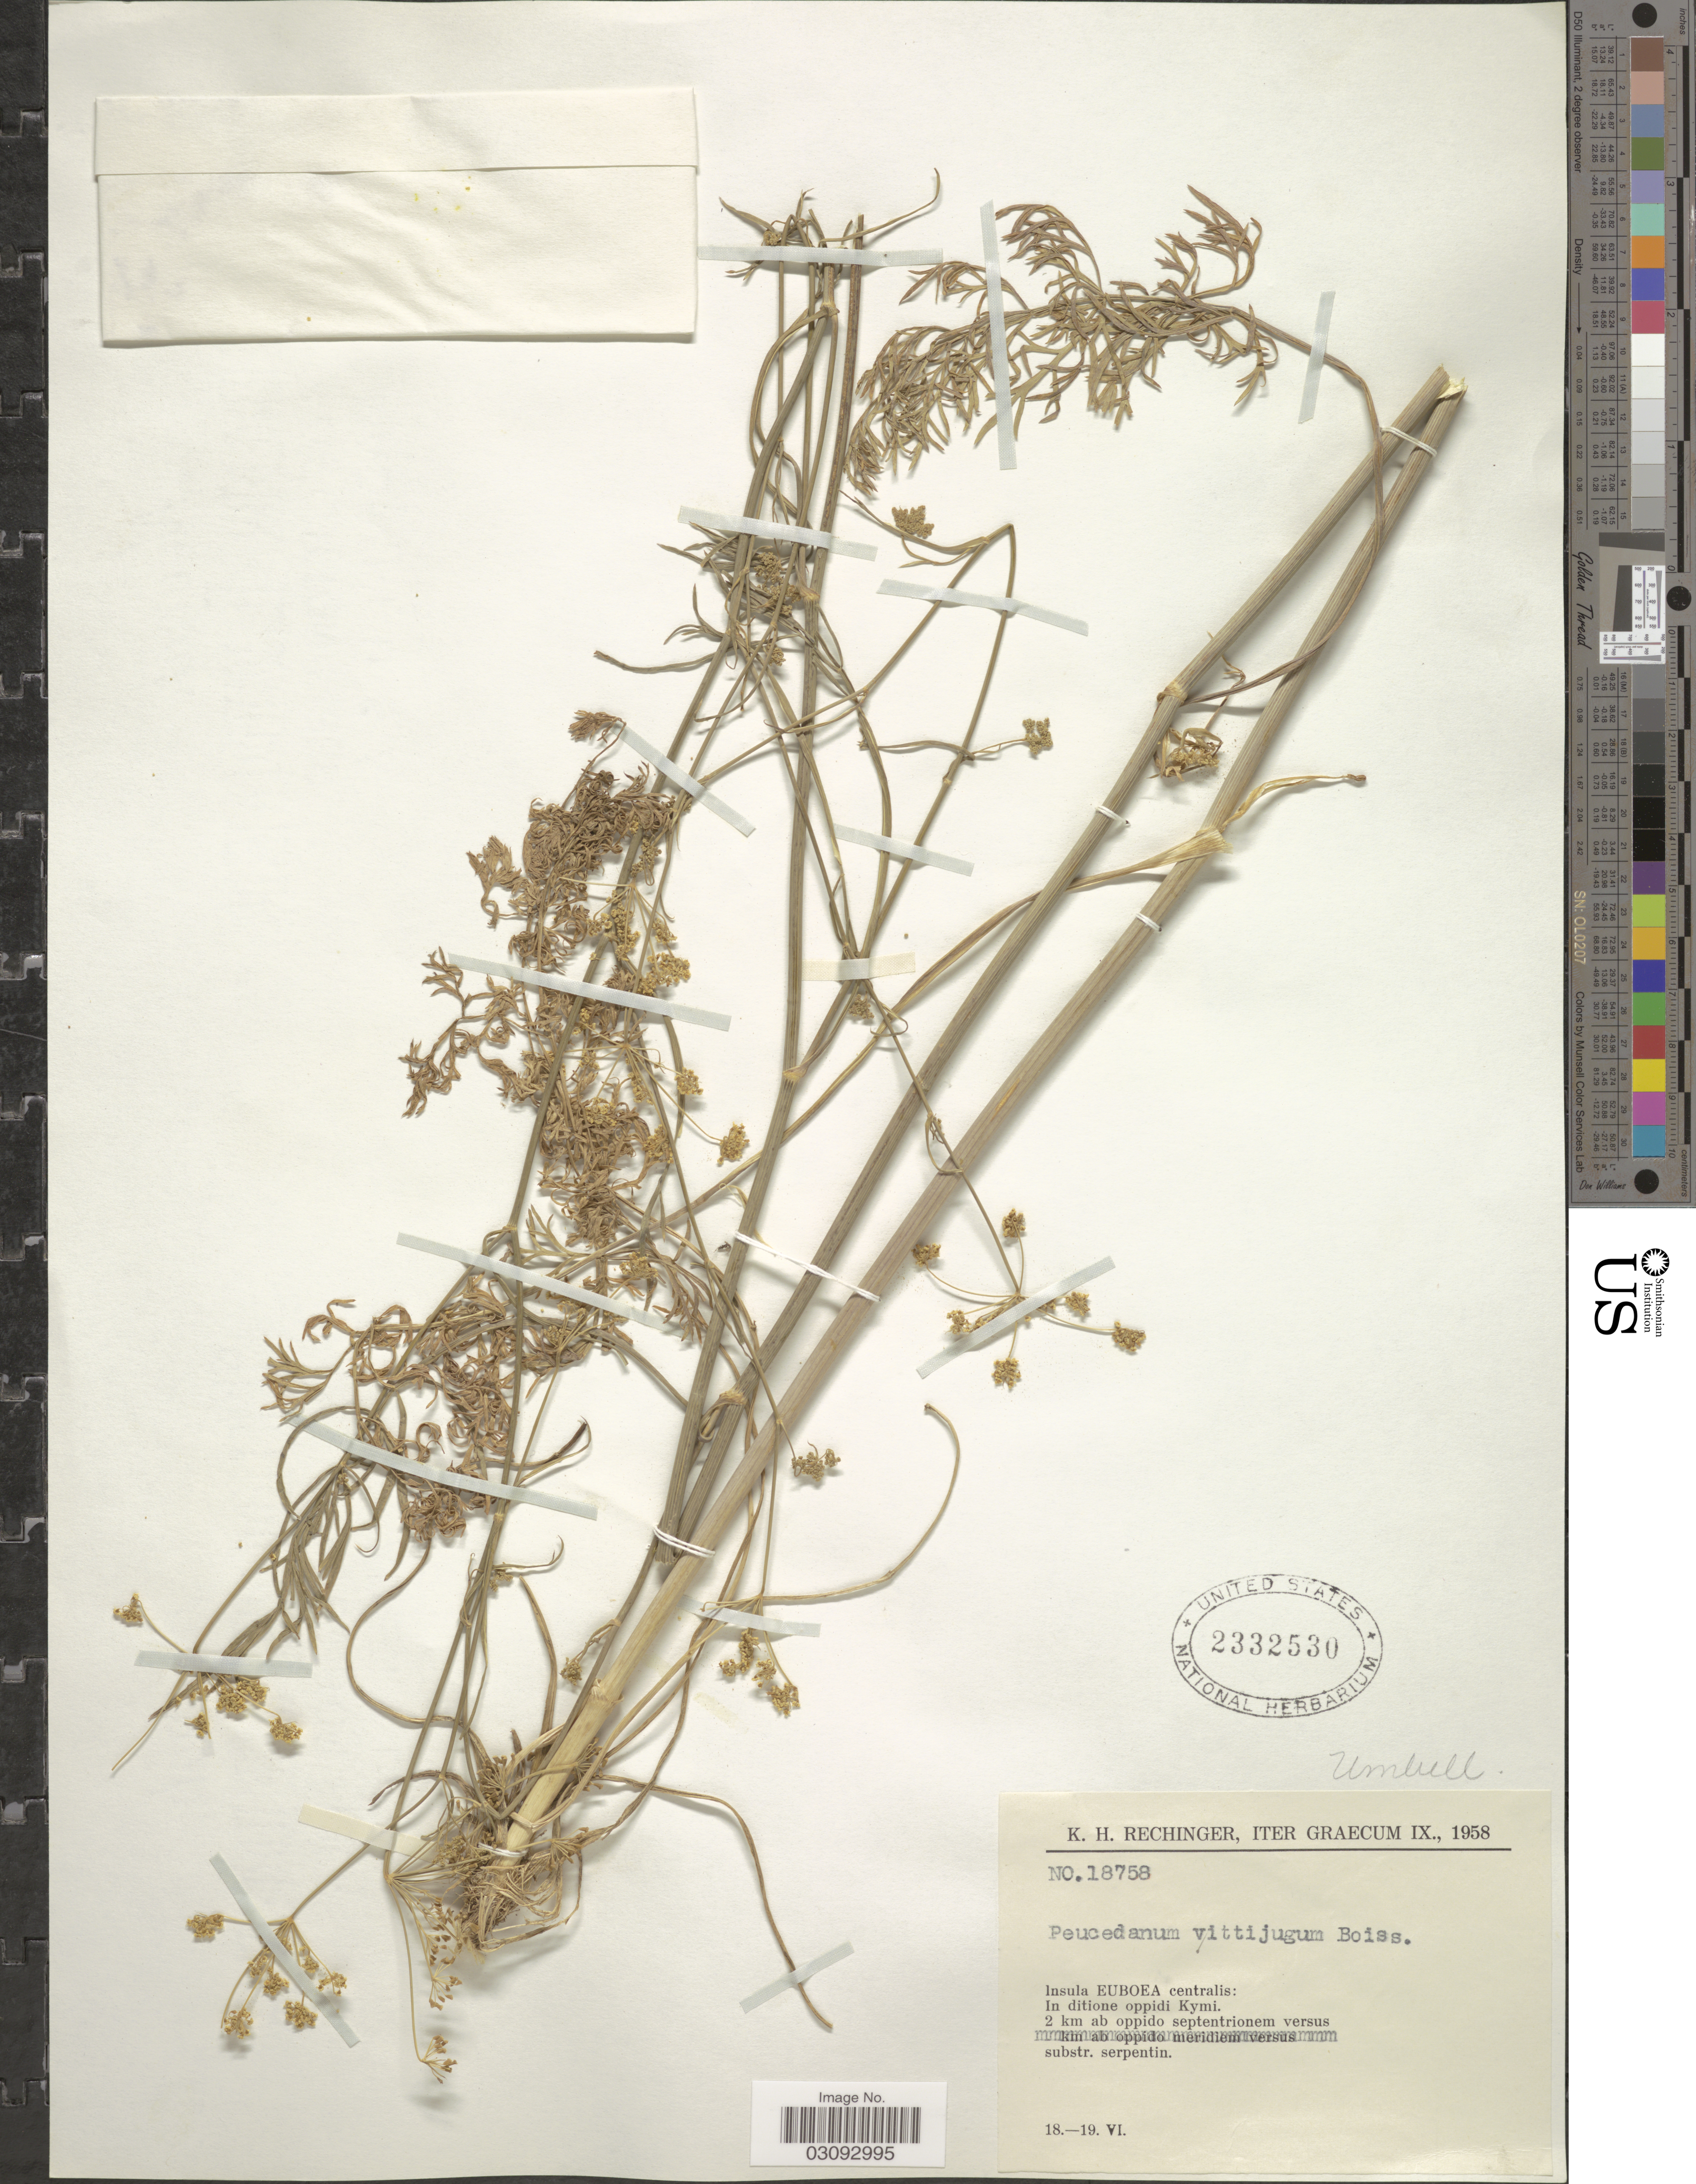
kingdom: Plantae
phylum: Tracheophyta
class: Magnoliopsida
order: Apiales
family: Apiaceae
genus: Peucedanum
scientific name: Peucedanum vittijugum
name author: Boiss.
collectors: K. H. Rechinger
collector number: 18758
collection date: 1958-06-18/1958-06-19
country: Greece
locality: Iter Graecum, Insula Euboea centralis: En ditione oppidi Kymli, 2 km an oppido septentrionem versus substr. serpentin.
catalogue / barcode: US 2332530